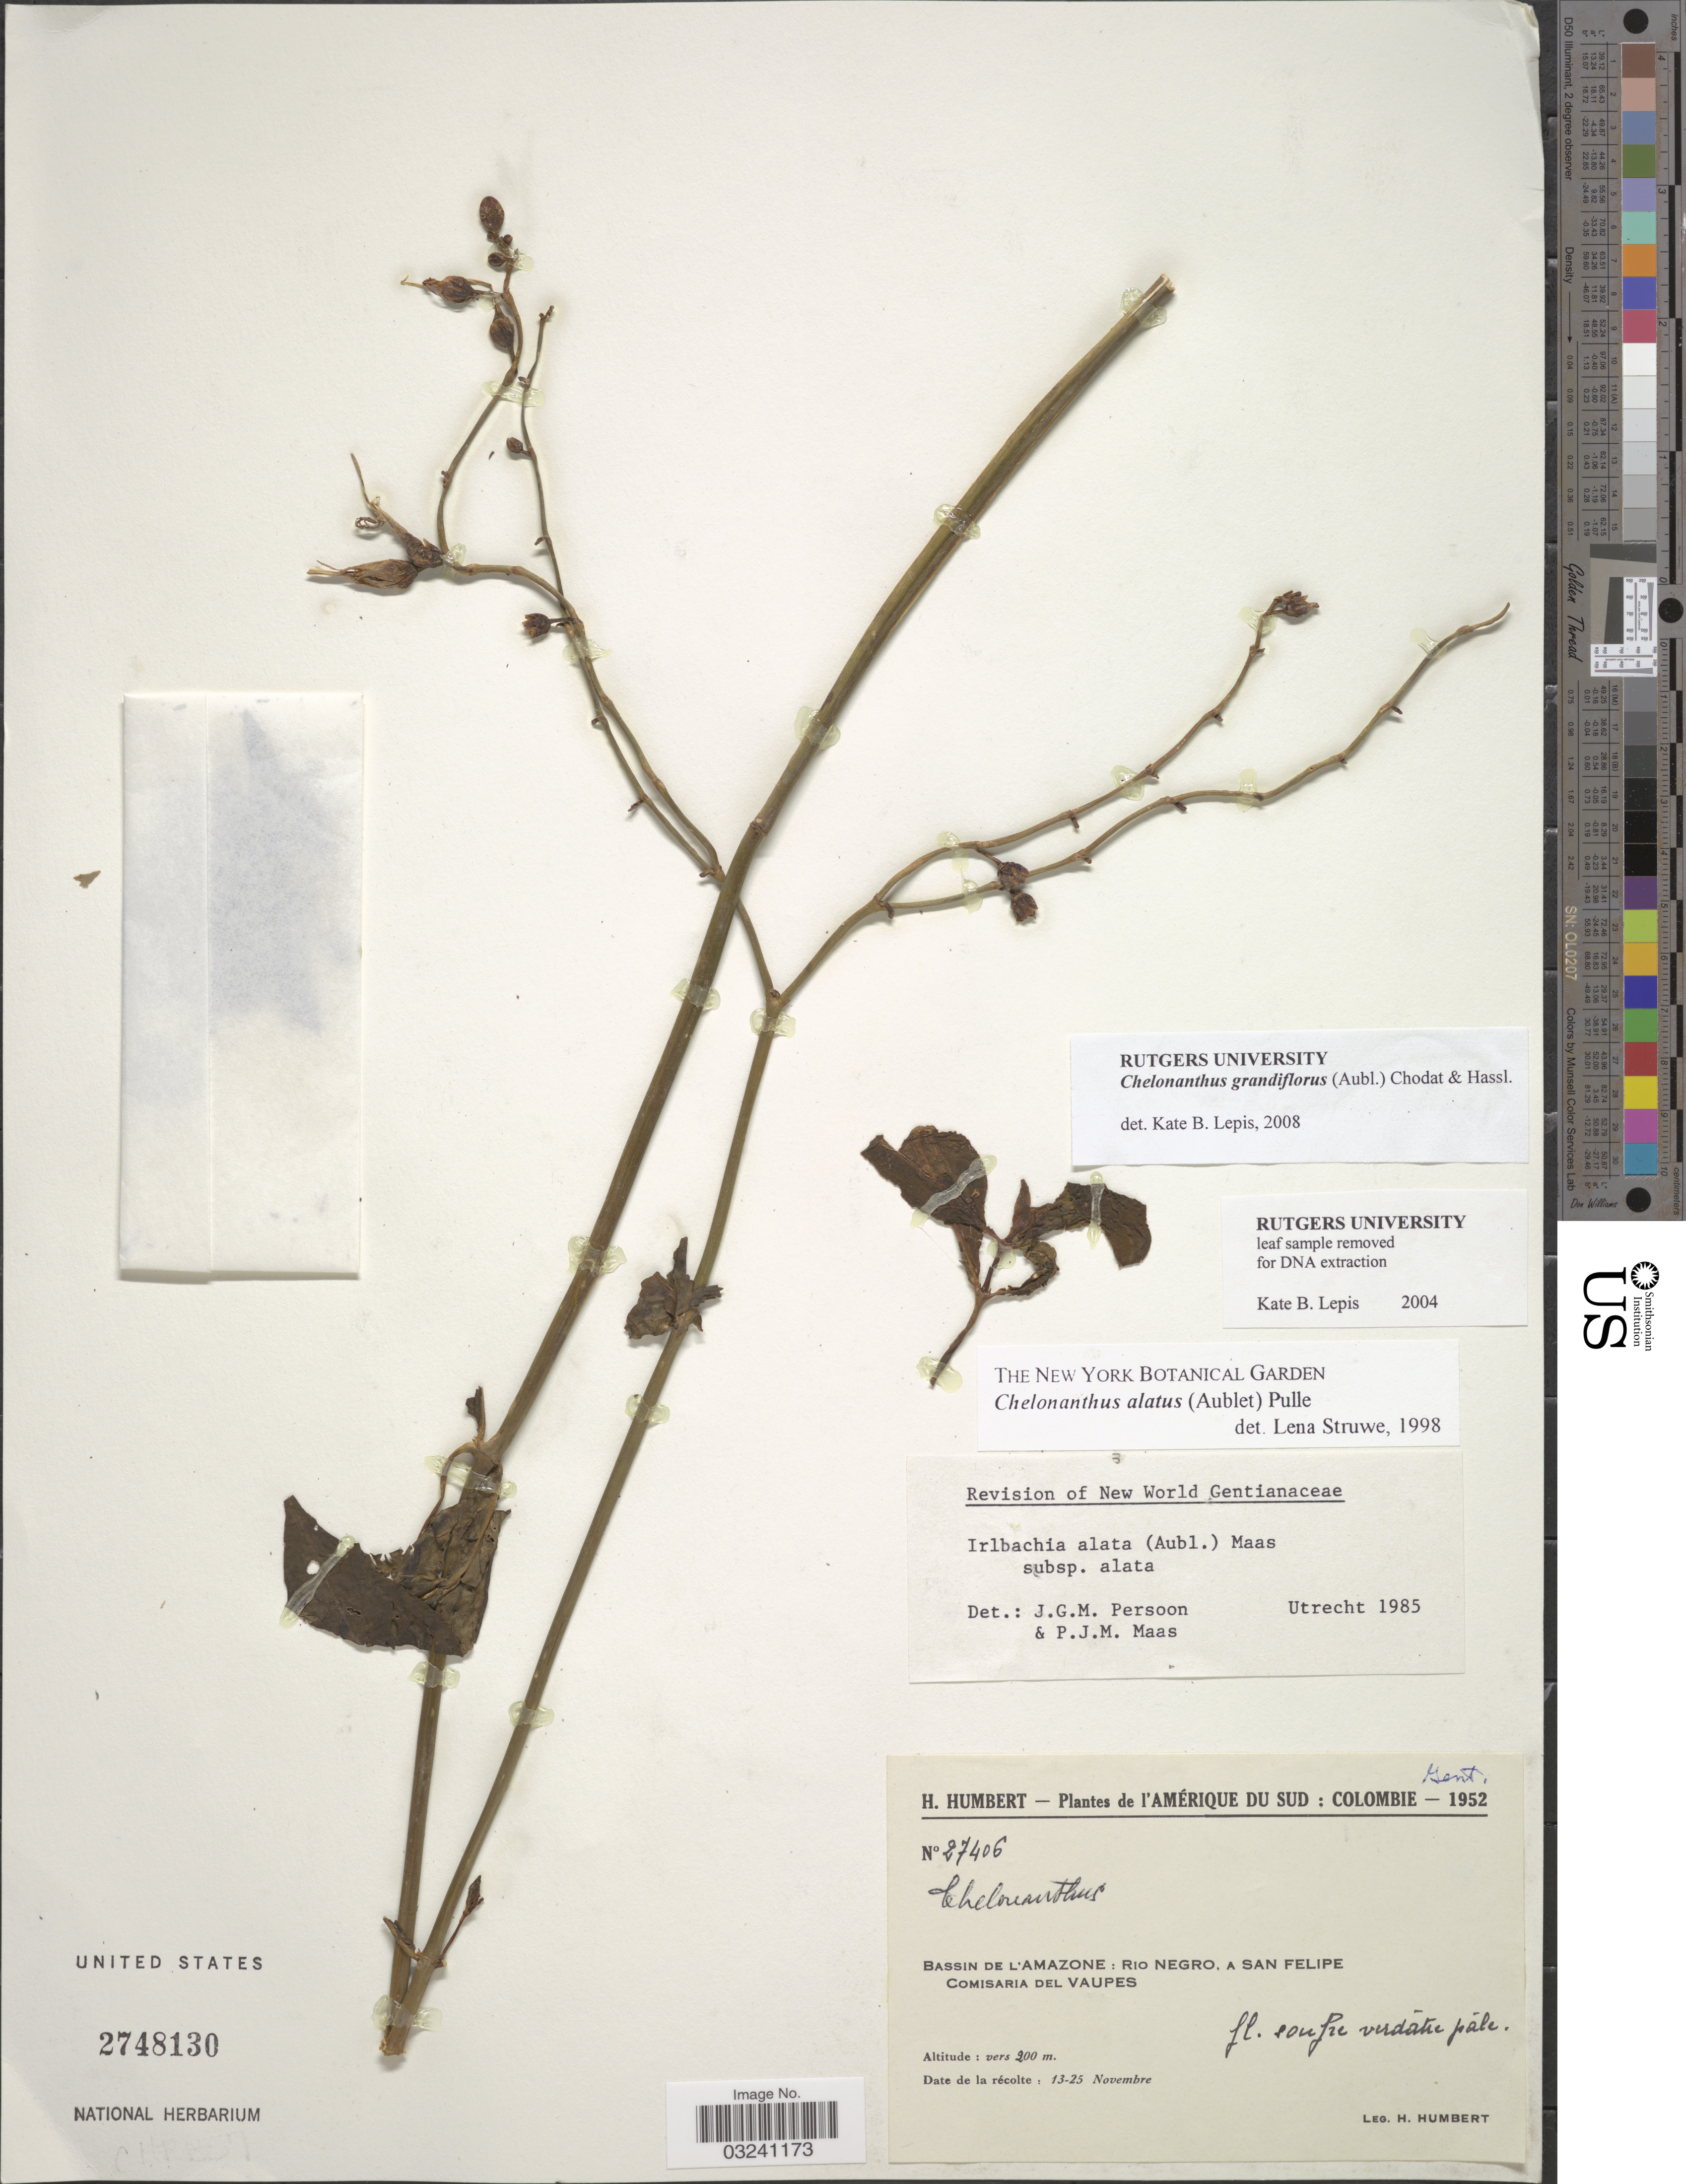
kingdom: Plantae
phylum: Tracheophyta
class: Magnoliopsida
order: Gentianales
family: Gentianaceae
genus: Chelonanthus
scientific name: Chelonanthus grandiflorus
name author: (Aubl.) Chodat & Hassl.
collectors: H. Humbert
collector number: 27406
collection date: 1952-11-13/1952-11-25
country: Colombia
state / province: Vaupés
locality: Bassin de l'Amazone: Rio Negro, a San Felipe. Comisaria del Vaupes.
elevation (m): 200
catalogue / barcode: US 2748130